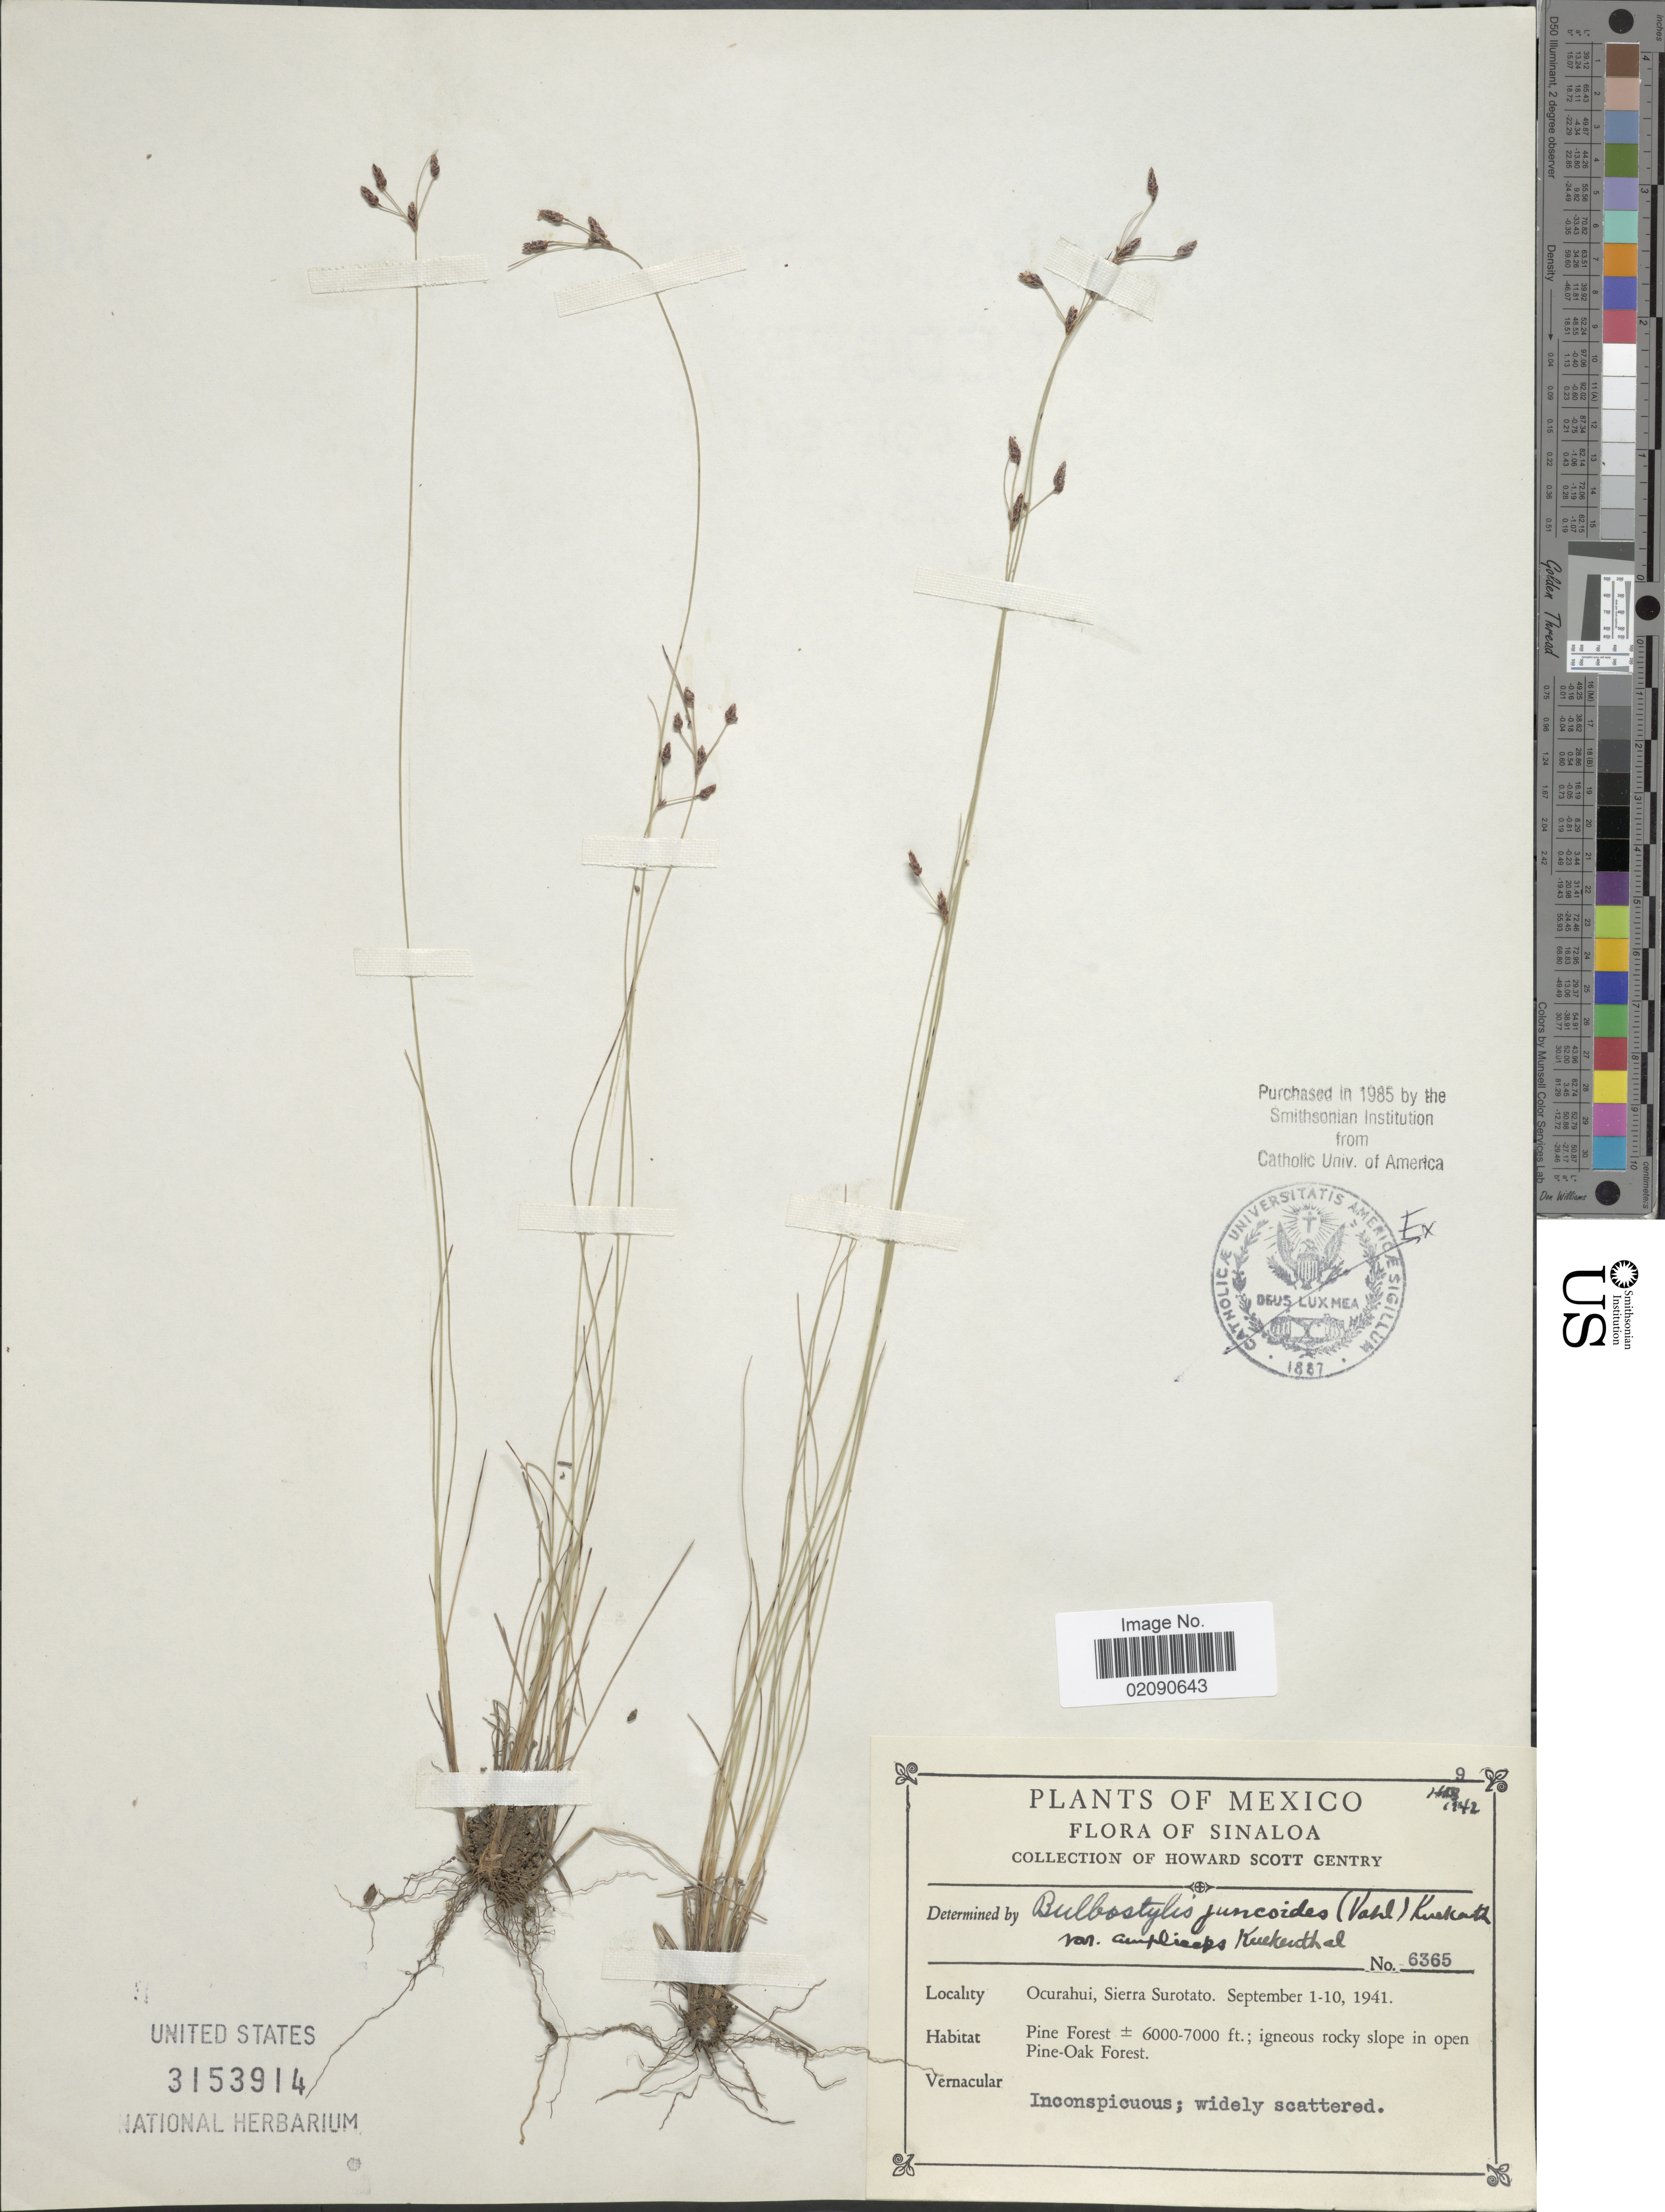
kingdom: Plantae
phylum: Tracheophyta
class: Liliopsida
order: Poales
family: Cyperaceae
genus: Bulbostylis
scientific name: Bulbostylis juncoides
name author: (Vahl) Kük. ex Herter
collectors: H. S. Gentry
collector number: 6365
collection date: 1941-09-01/1941-09-10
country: Mexico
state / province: Sinaloa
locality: Ocurahui, Sierra Surotato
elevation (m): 1829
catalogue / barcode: US 3153914